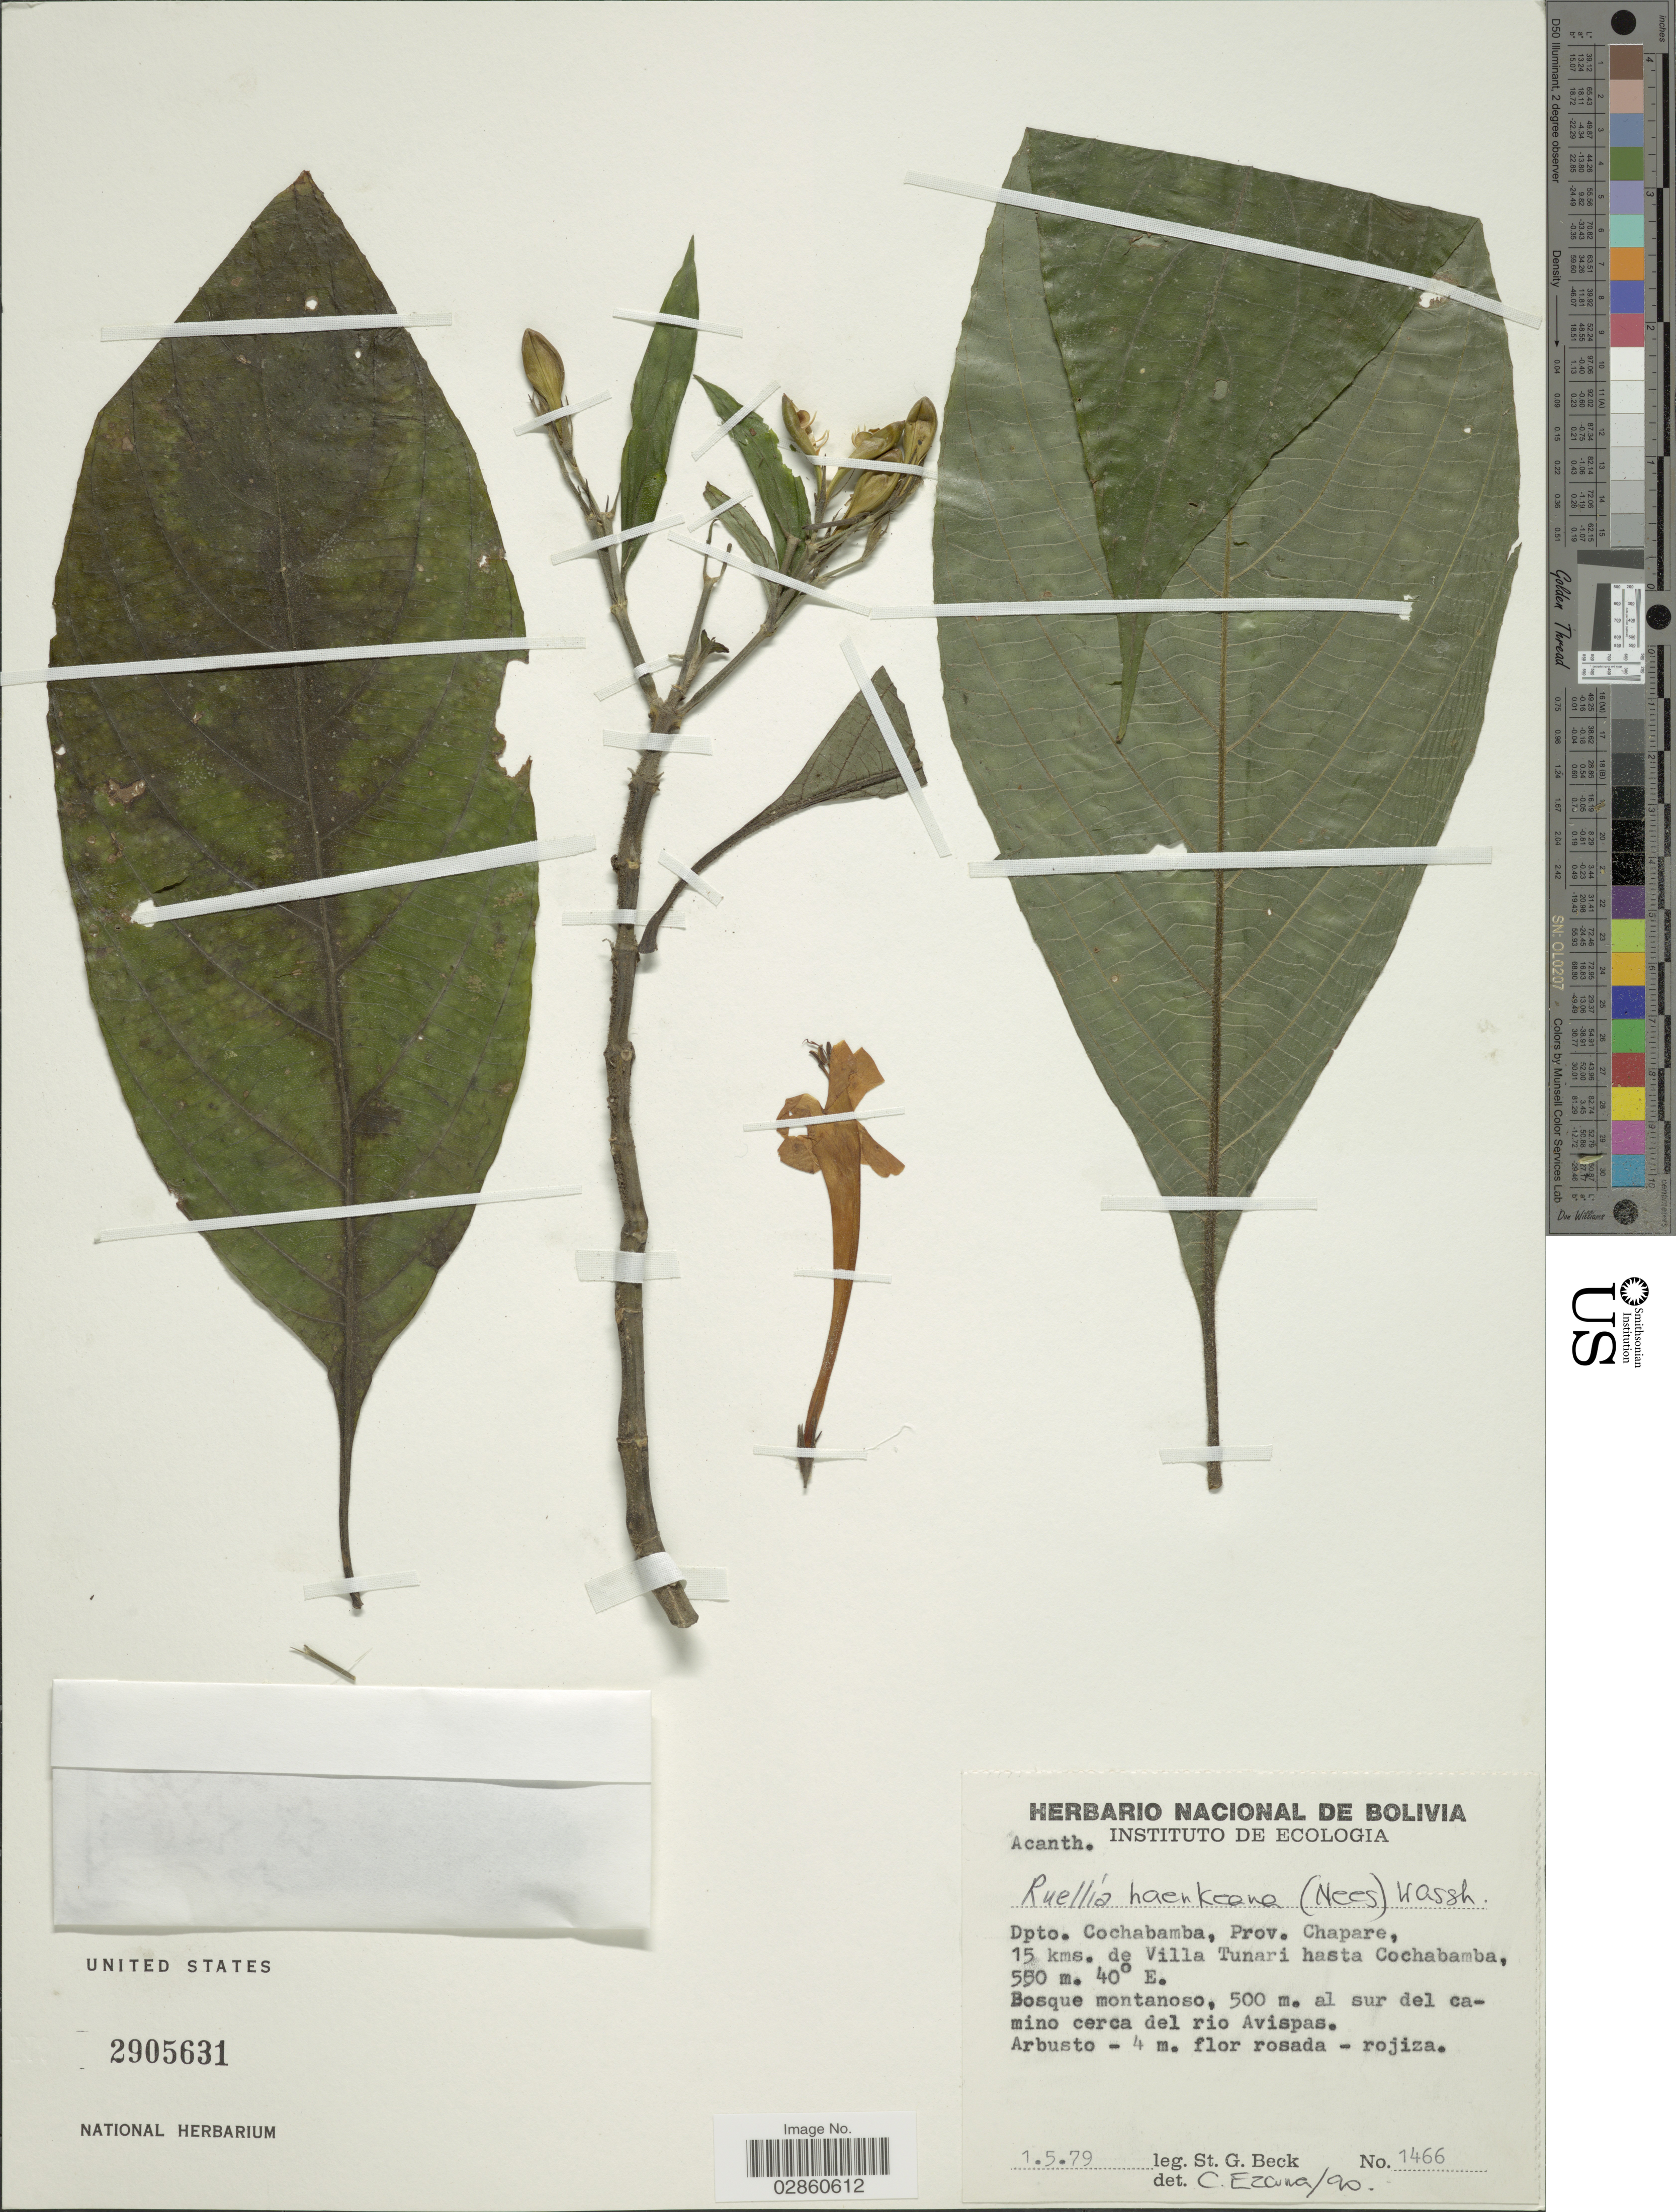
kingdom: Plantae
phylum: Tracheophyta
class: Magnoliopsida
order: Lamiales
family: Acanthaceae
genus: Ruellia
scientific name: Ruellia haenkeana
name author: (Nees) Wassh.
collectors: S. G. Beck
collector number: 1466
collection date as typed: Transcribed d/m/y: 1/5/79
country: Bolivia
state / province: Cochabamba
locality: Dpto. Cochabamba, Prov. Chapare, 15 kms. de Villa Tunari hasta Cochabamba.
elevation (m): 550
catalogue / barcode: US 2905631